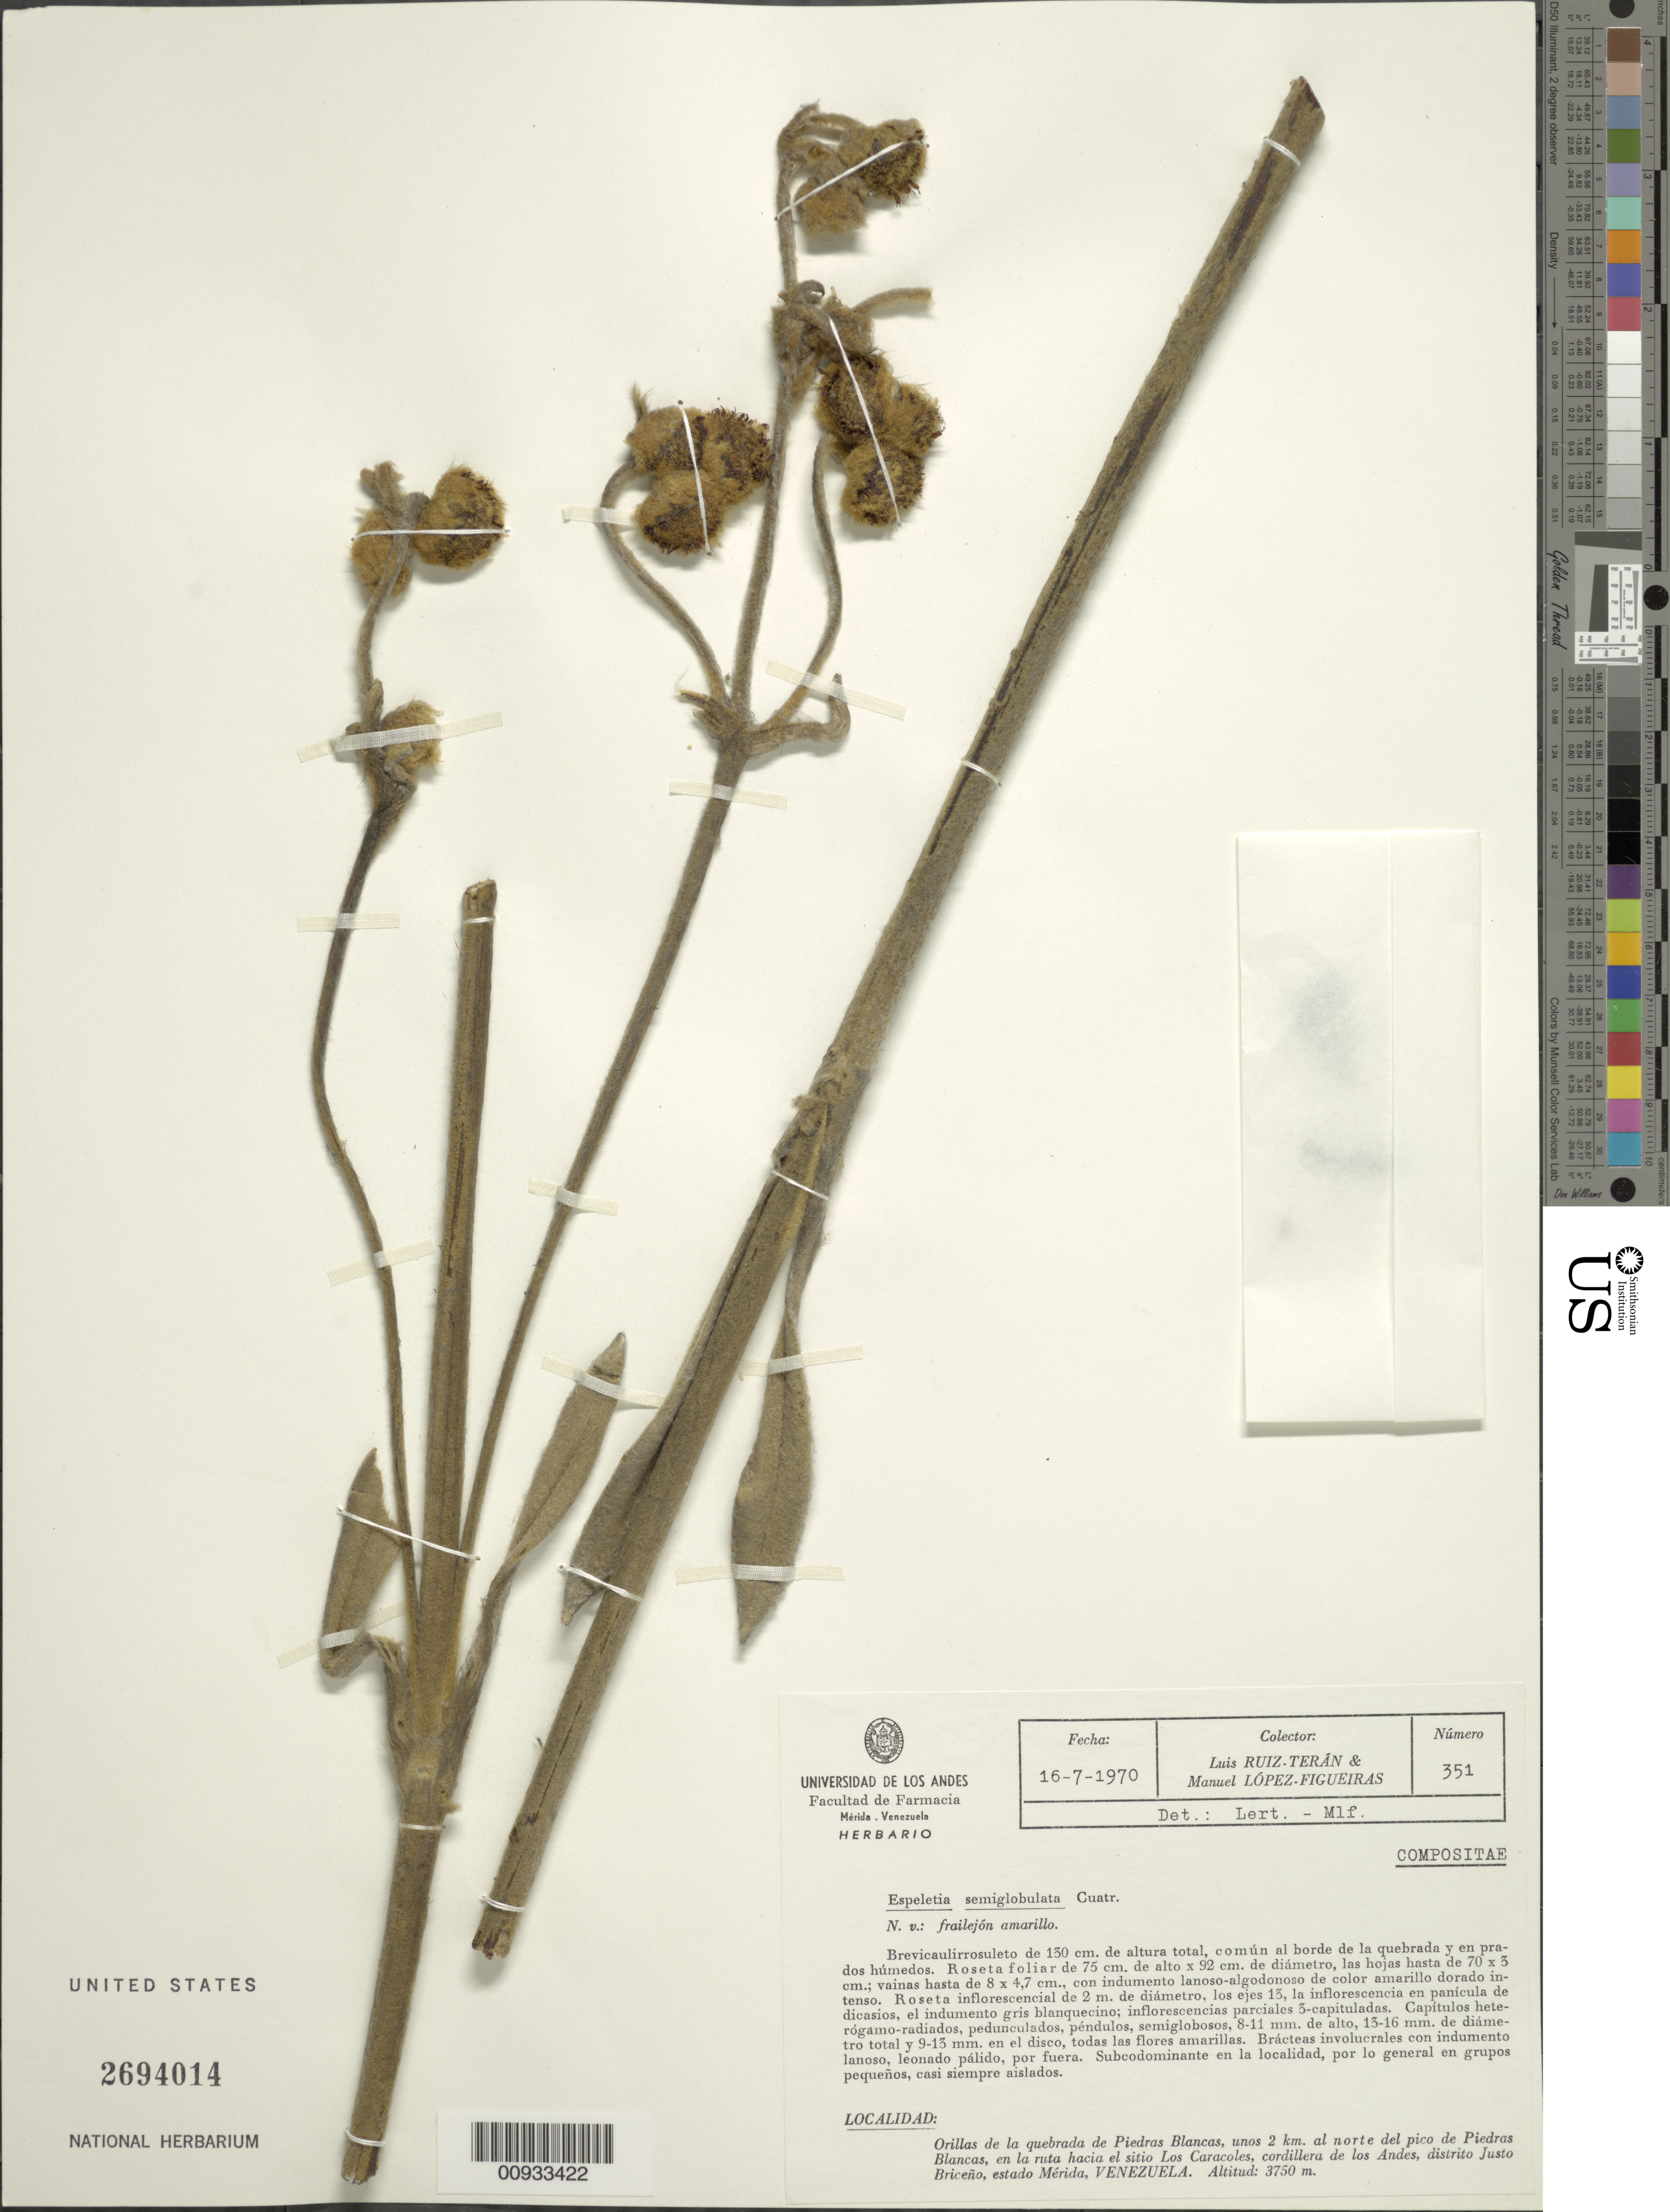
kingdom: Plantae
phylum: Tracheophyta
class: Magnoliopsida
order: Asterales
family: Asteraceae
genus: Espeletia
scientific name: Espeletia semiglobulata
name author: Cuatrec.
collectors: L. Teran & M. López Figueiras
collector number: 351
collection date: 1970-07-16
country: Venezuela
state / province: Mérida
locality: Orillas de la quebrada de Piedras Blancas, unos 2 km. al norte del pico de Piedras Blancas, en la ruta hacia el sitio Los Caracoles, Cordillera de Los Andes, Distrito Justo Briceno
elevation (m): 3750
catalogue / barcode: US 2694014